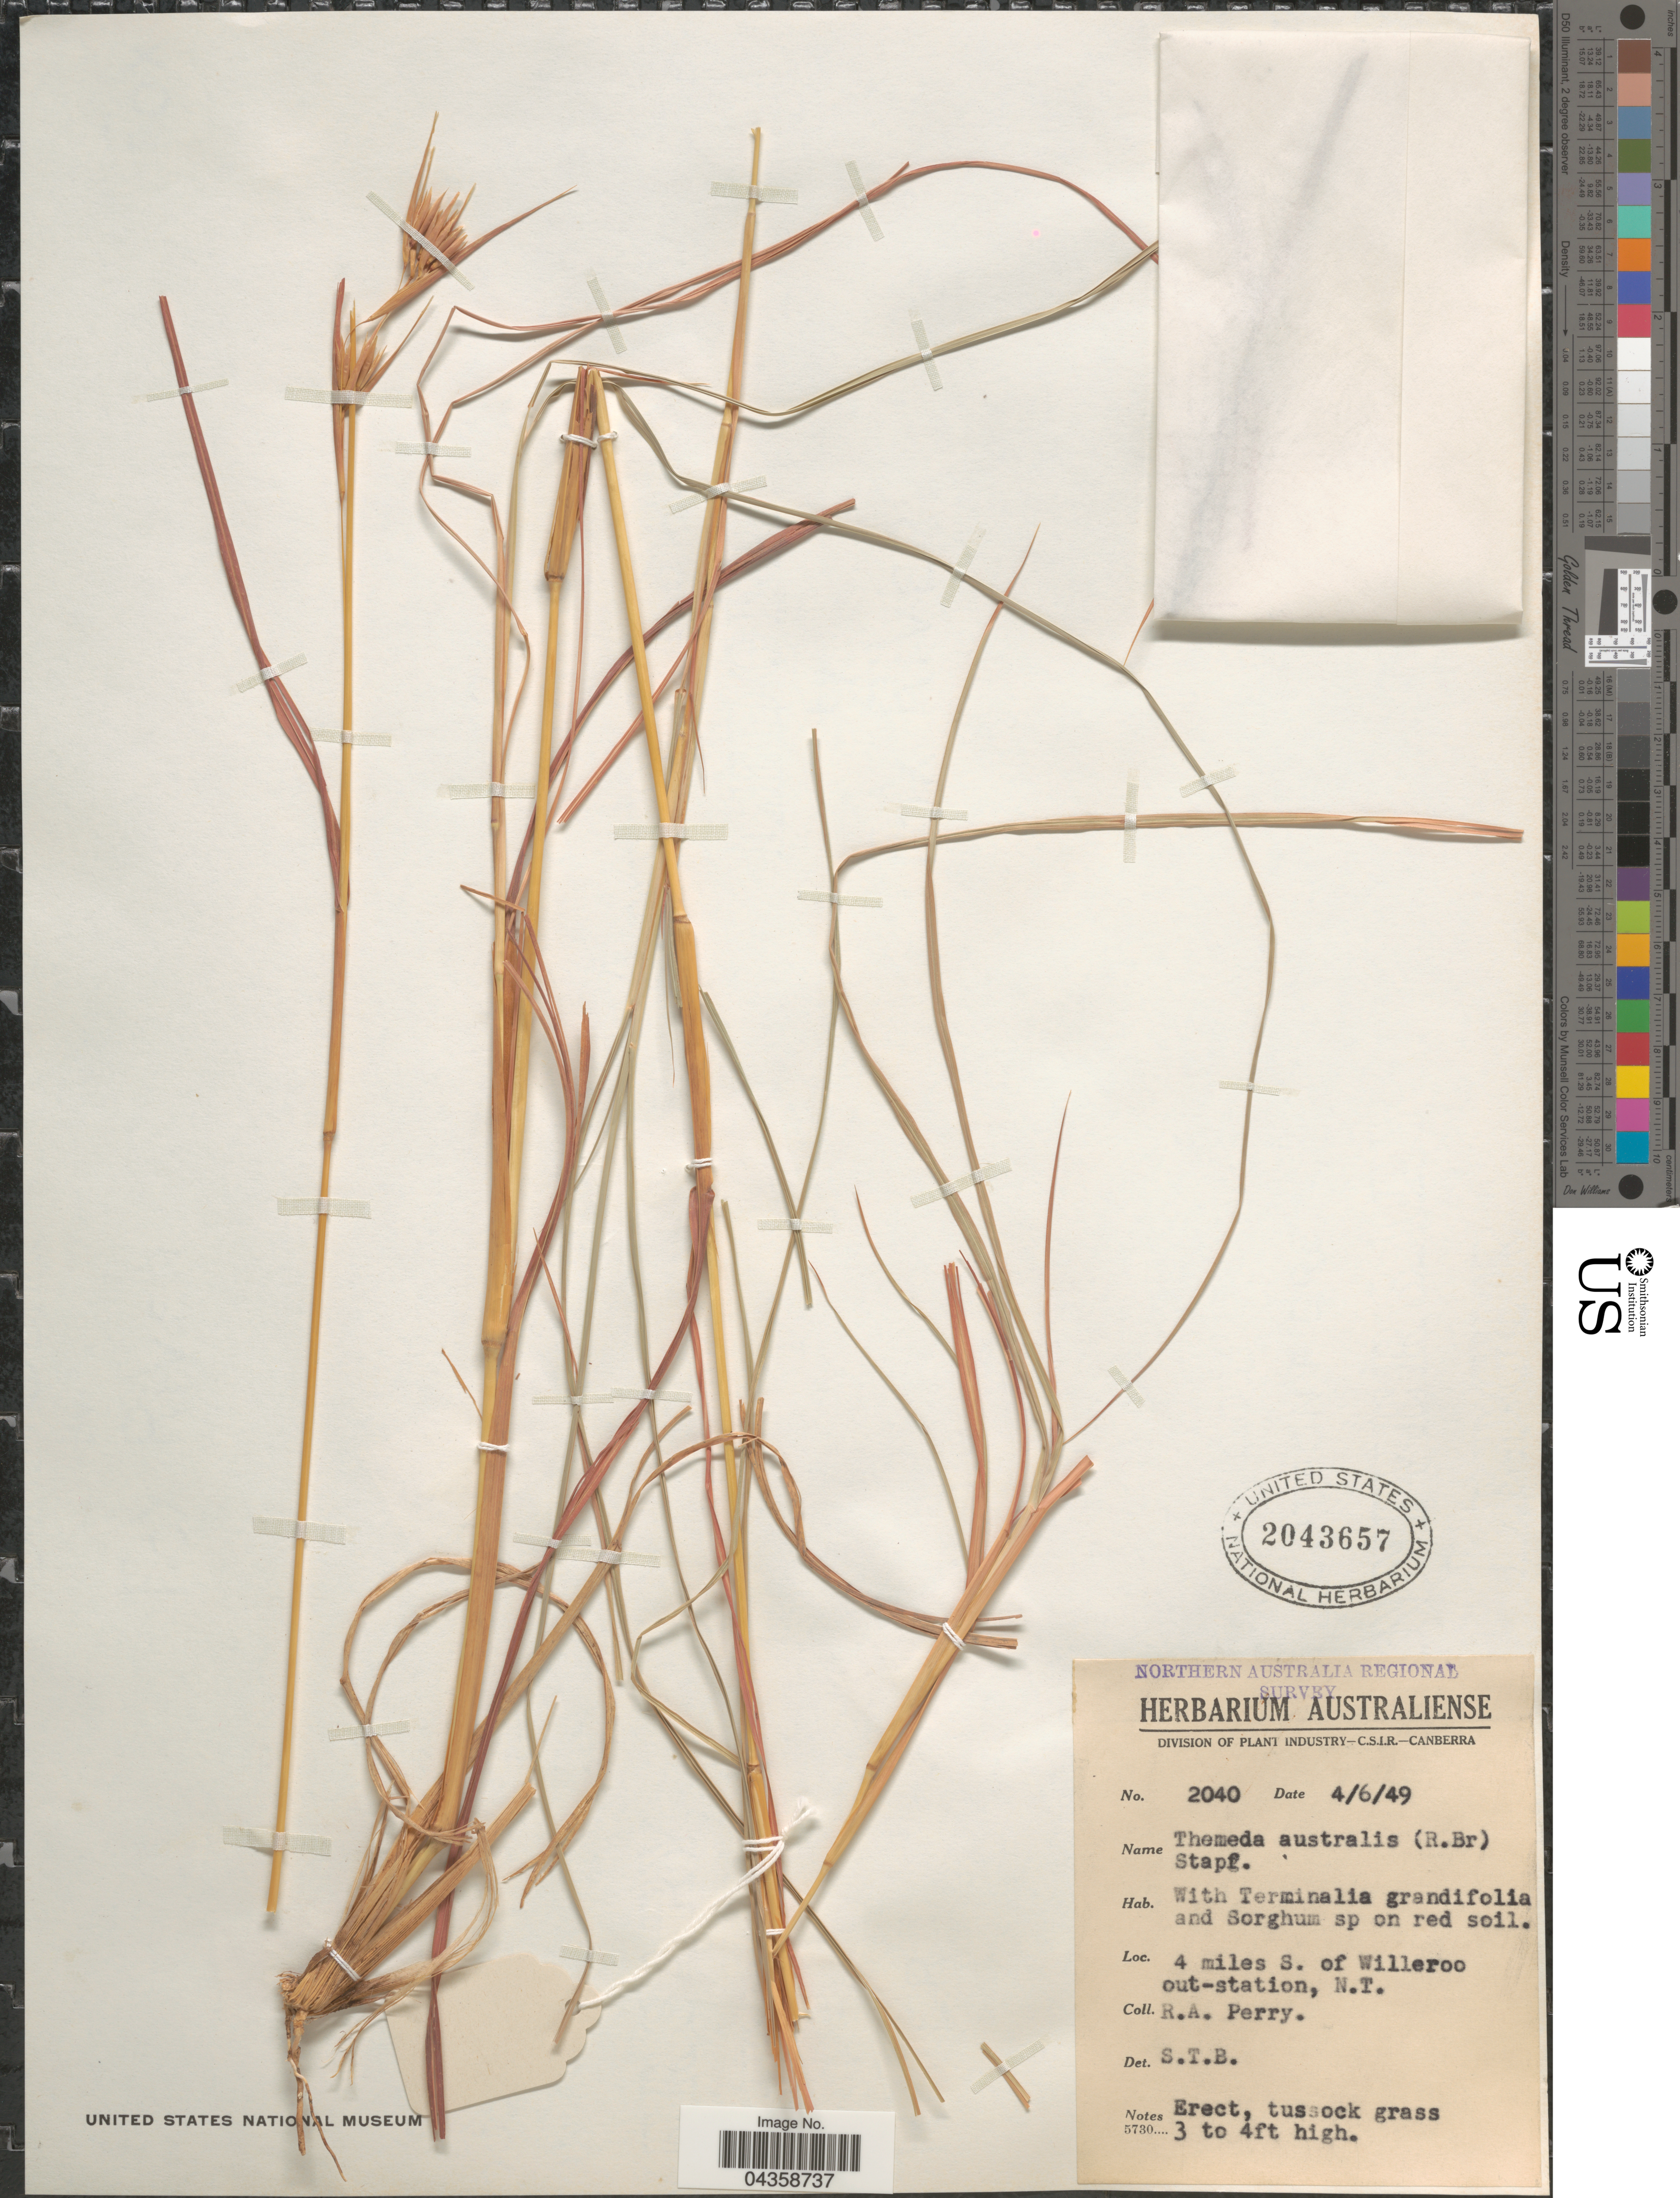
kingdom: Plantae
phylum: Tracheophyta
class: Liliopsida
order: Poales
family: Poaceae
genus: Themeda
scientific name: Themeda triandra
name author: Forssk.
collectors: Perry, R. A.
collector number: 2040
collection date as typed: Transcribed d/m/y: 4/6/49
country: Australia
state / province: Northern Territory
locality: Northern Australia Regional Survey. 4 miles S. of Willeroo out-station.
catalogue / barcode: US 2043657